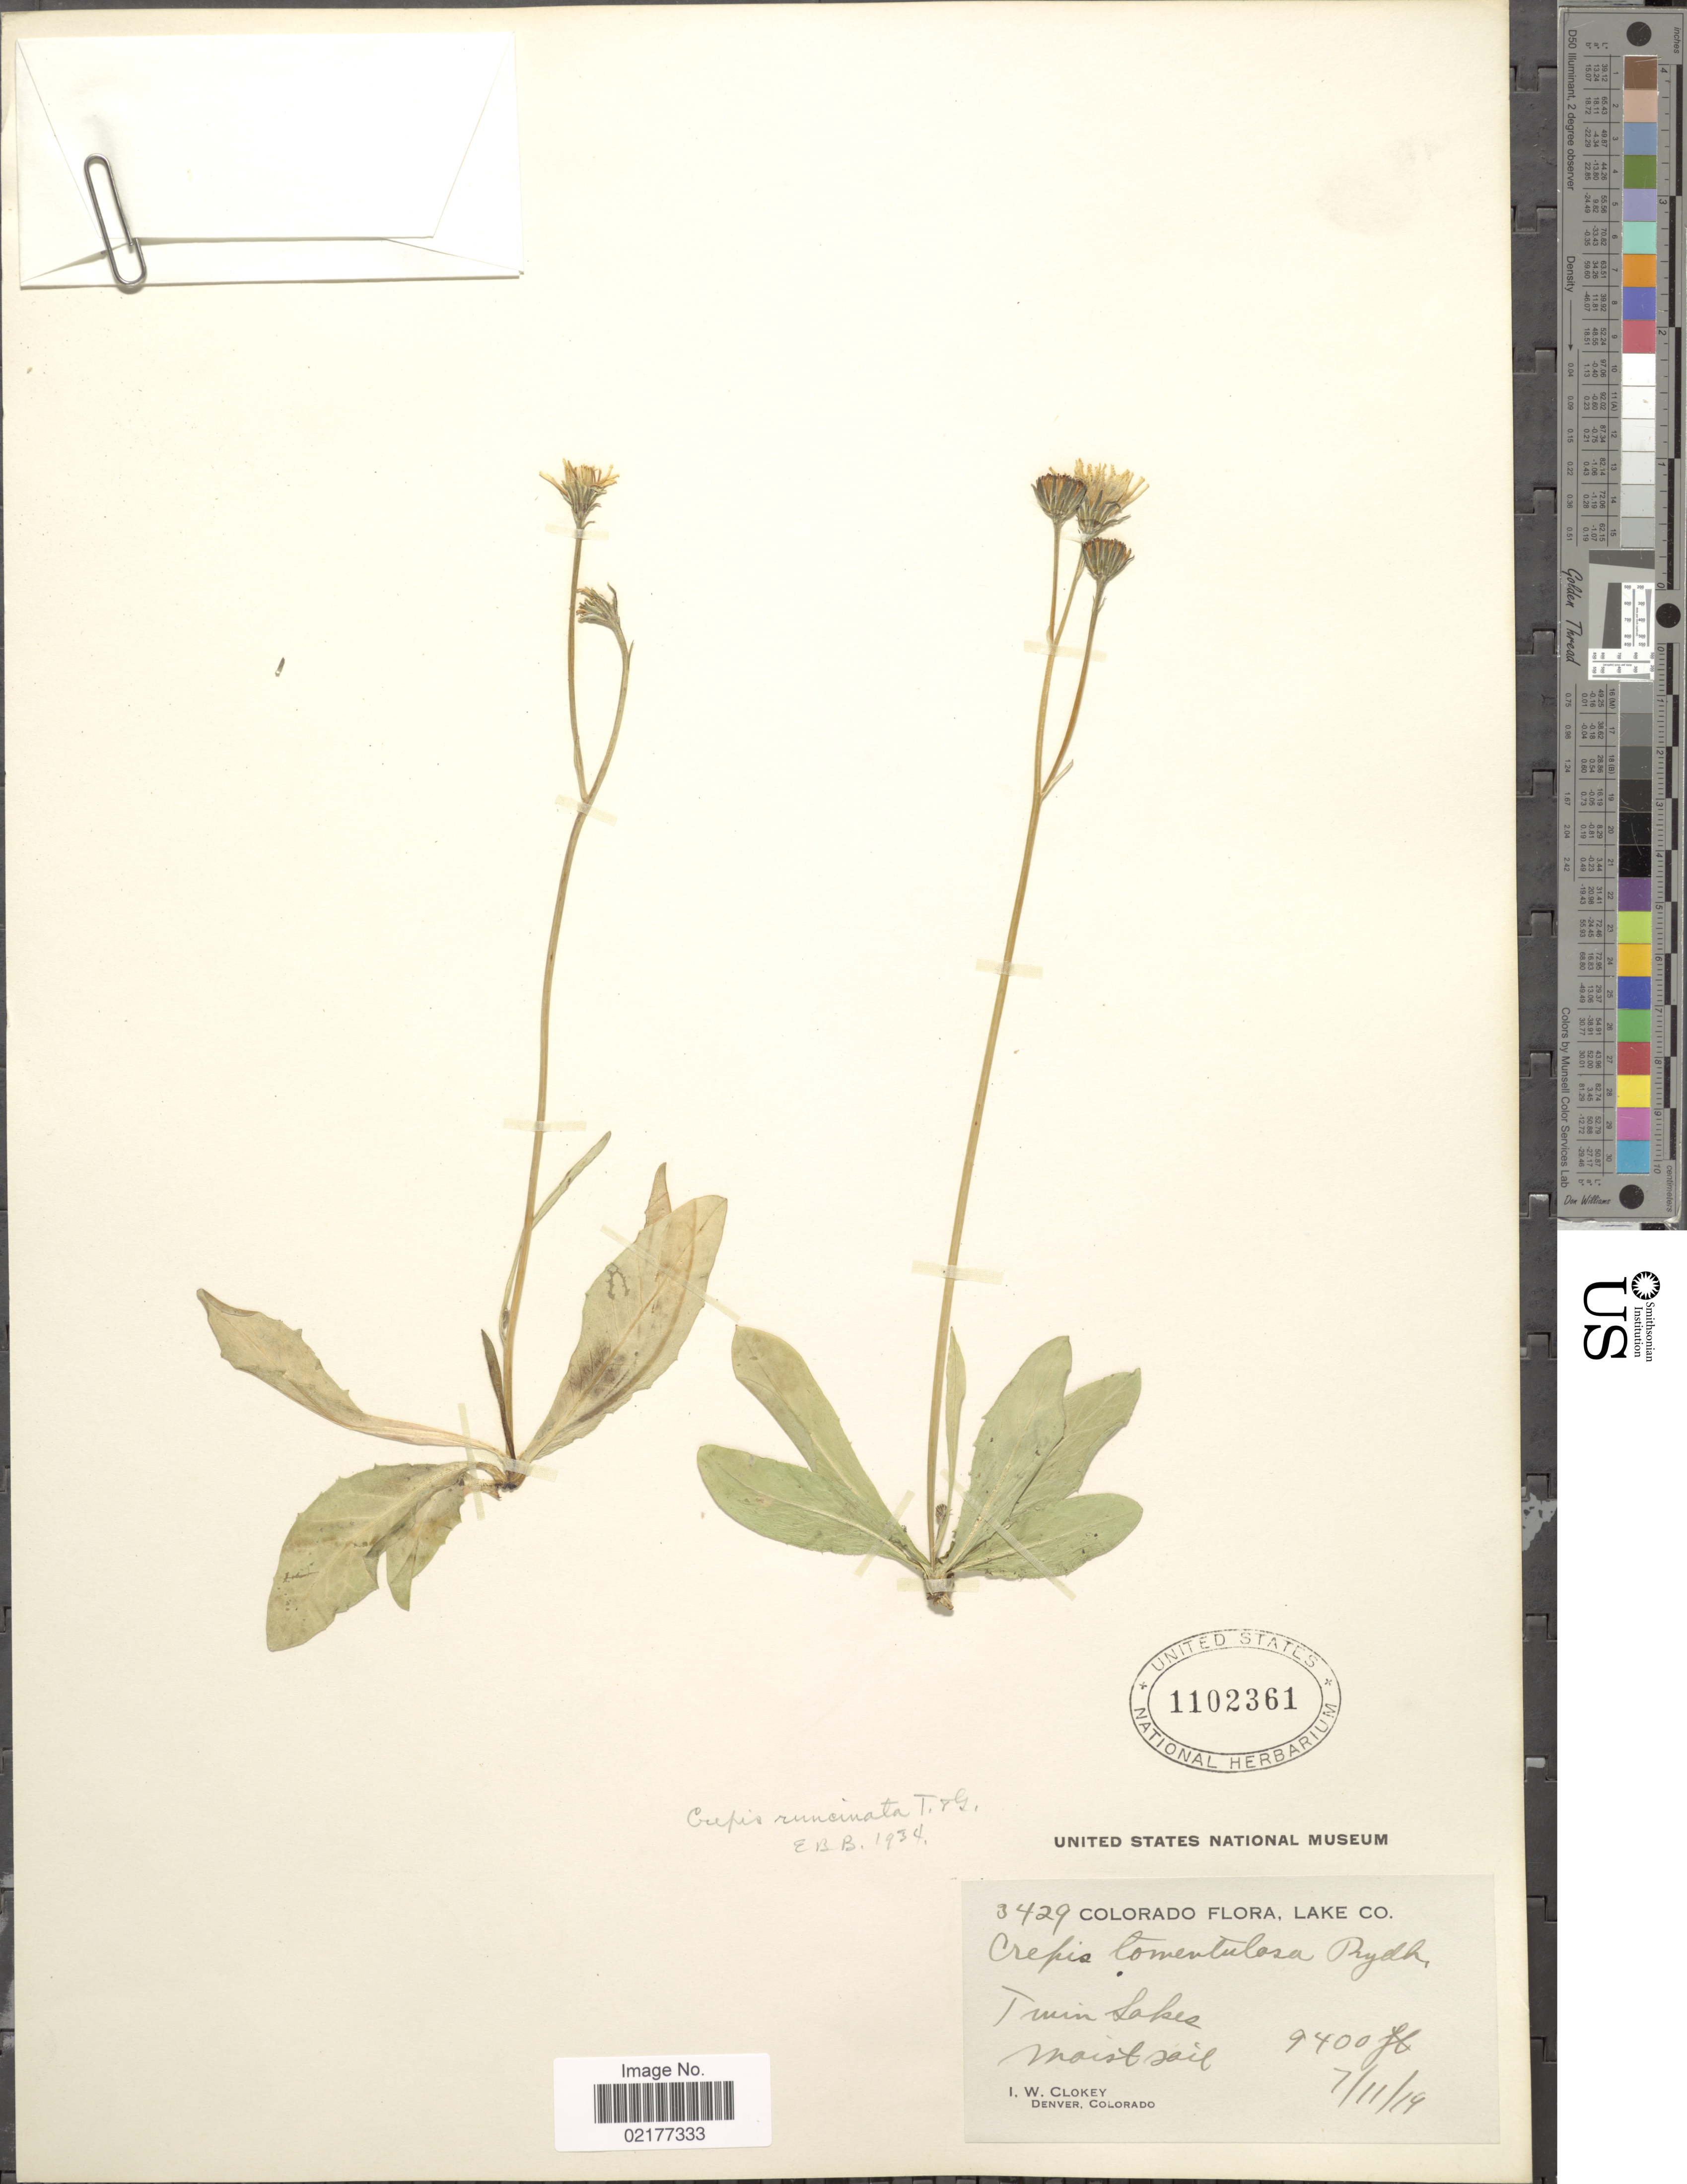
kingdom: Plantae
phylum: Tracheophyta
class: Magnoliopsida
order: Asterales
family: Asteraceae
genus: Crepis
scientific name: Crepis runcinata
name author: Torr. & A. Gray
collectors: I. W. Clokey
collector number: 3429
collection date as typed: Transcribed d/m/y: 11/7/19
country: United States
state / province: Colorado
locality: Lake, Co., Twin Lakes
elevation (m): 2865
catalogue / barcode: US 1102361